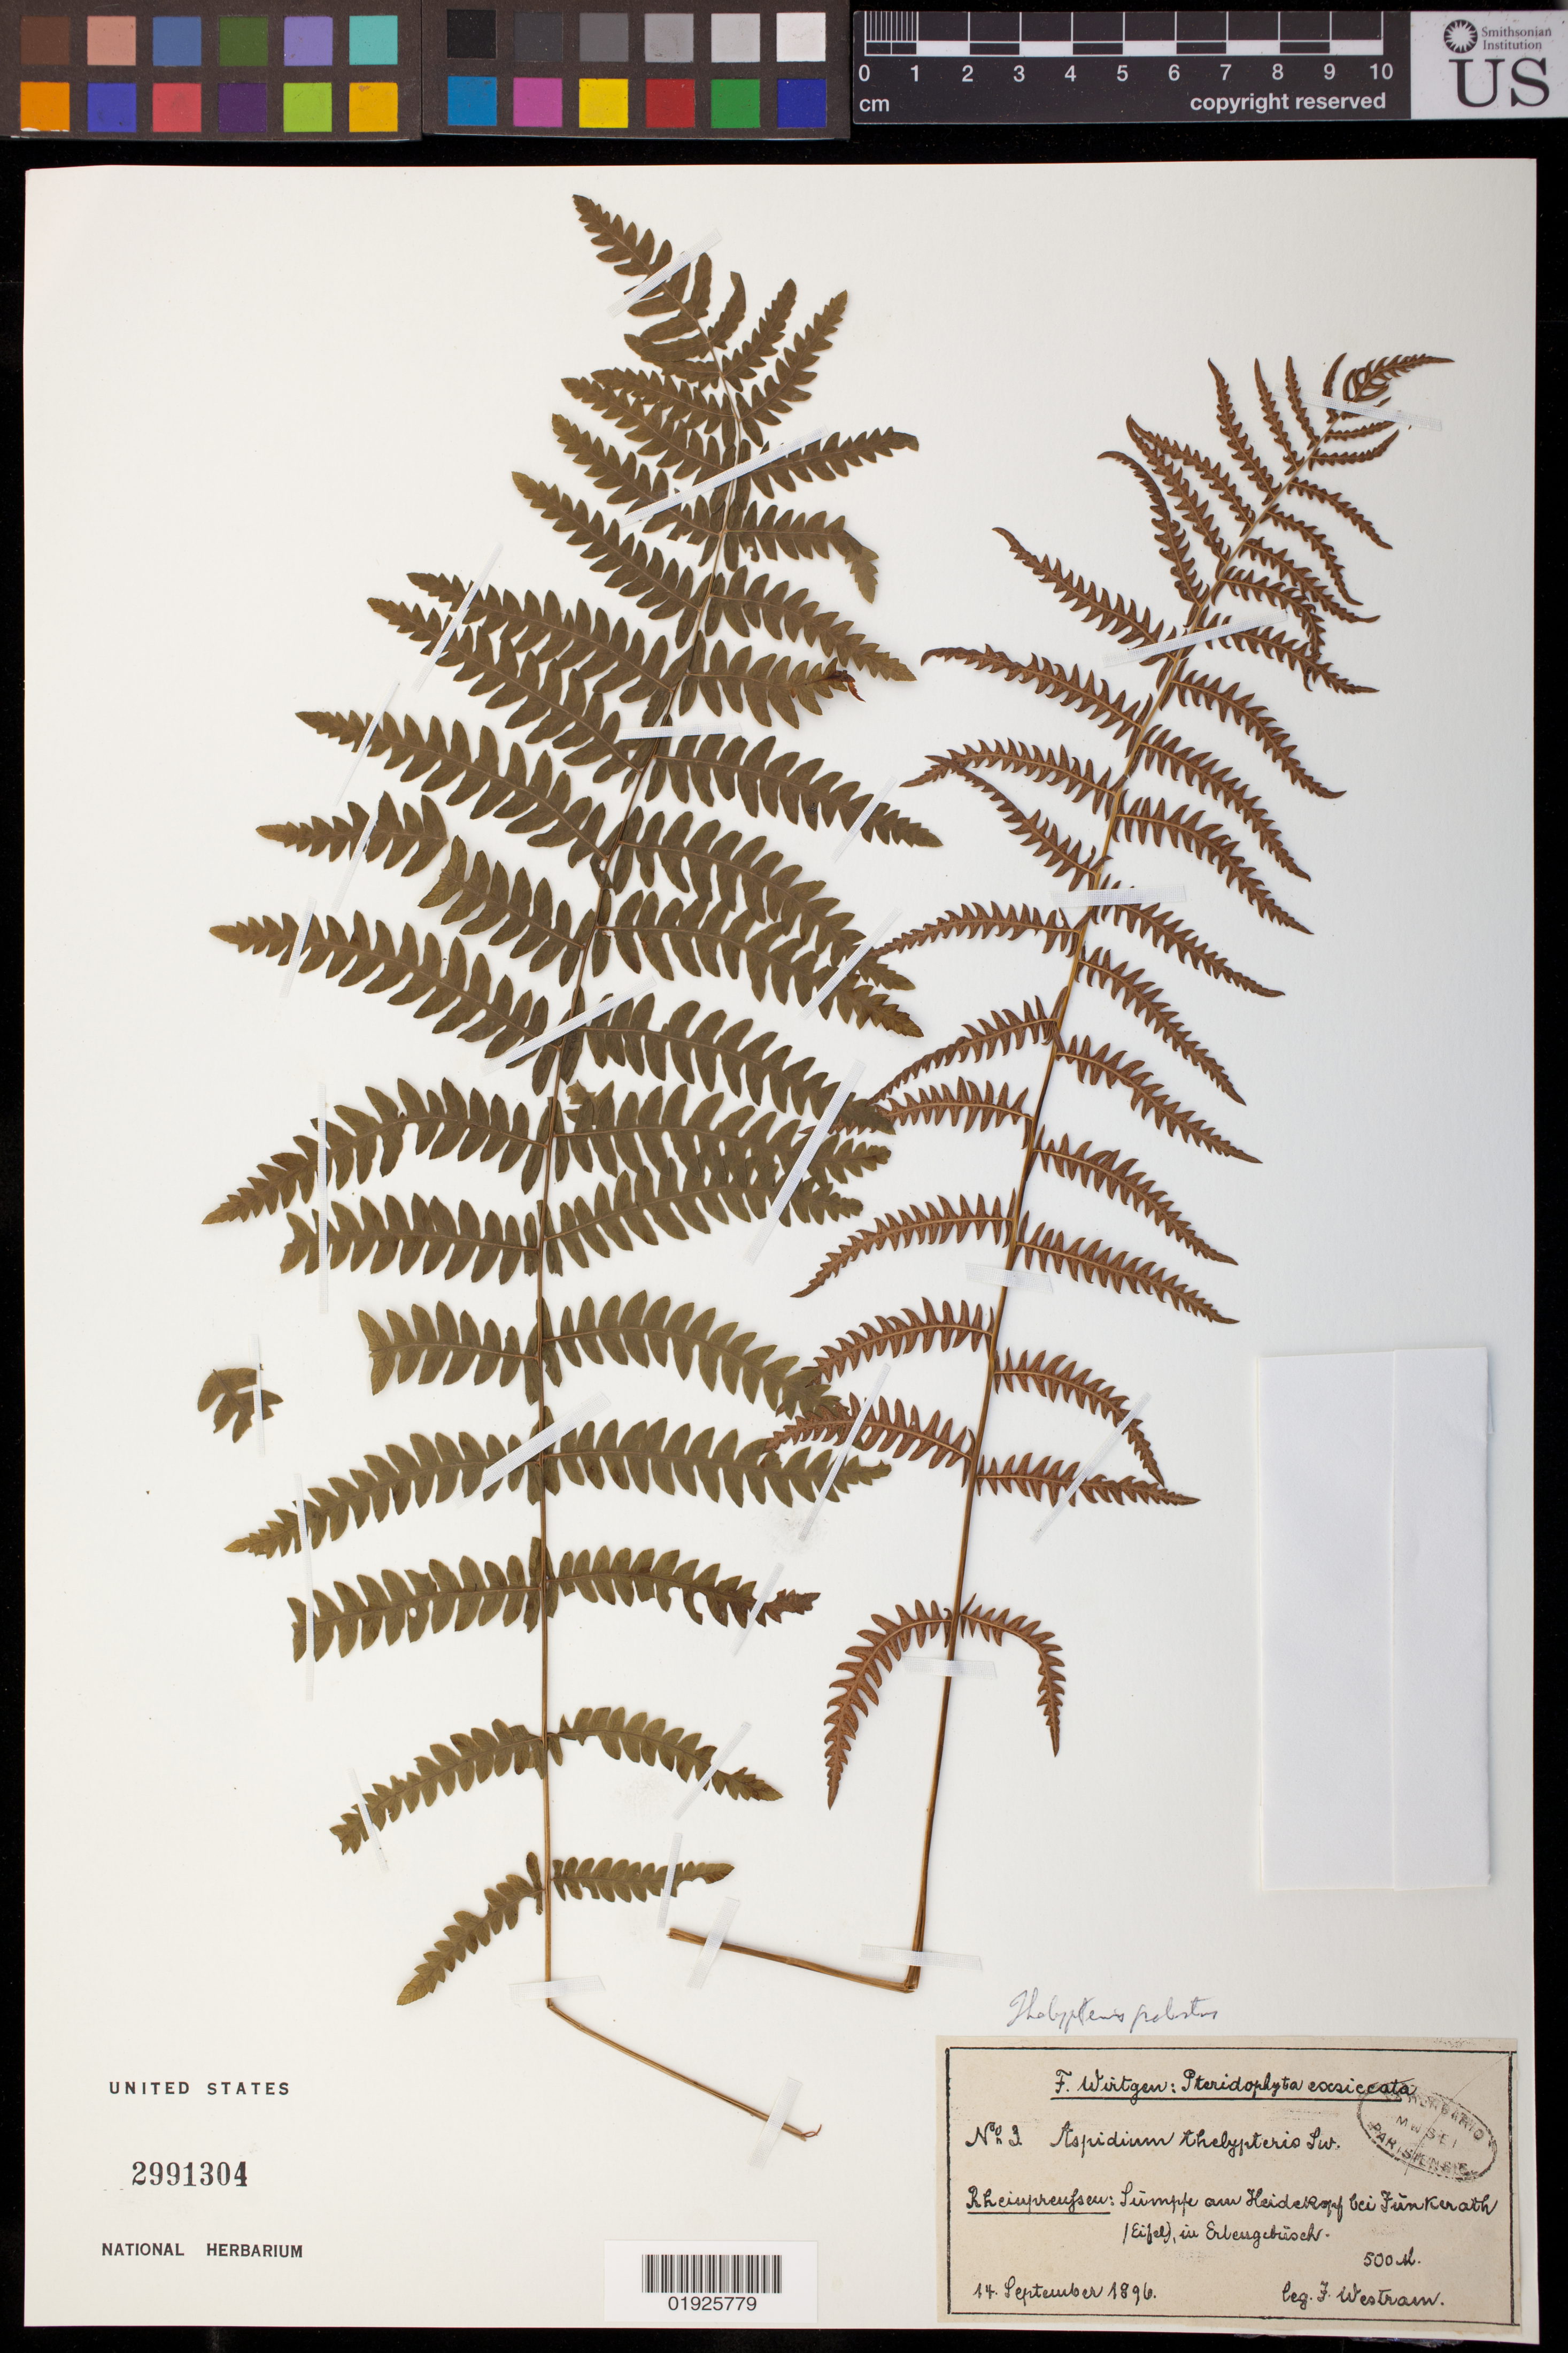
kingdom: Plantae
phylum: Tracheophyta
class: Polypodiopsida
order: Polypodiales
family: Thelypteridaceae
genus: Thelypteris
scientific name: Thelypteris palustris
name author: (Salisb.) Schott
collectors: K. Westram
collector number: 3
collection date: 1896-09-14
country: Germany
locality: Rheinpreussen: Limpfe au Heideroff bei Funkerath/Eifel, in Erlengebrisch. [interpreted]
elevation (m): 500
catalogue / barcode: US 2991304